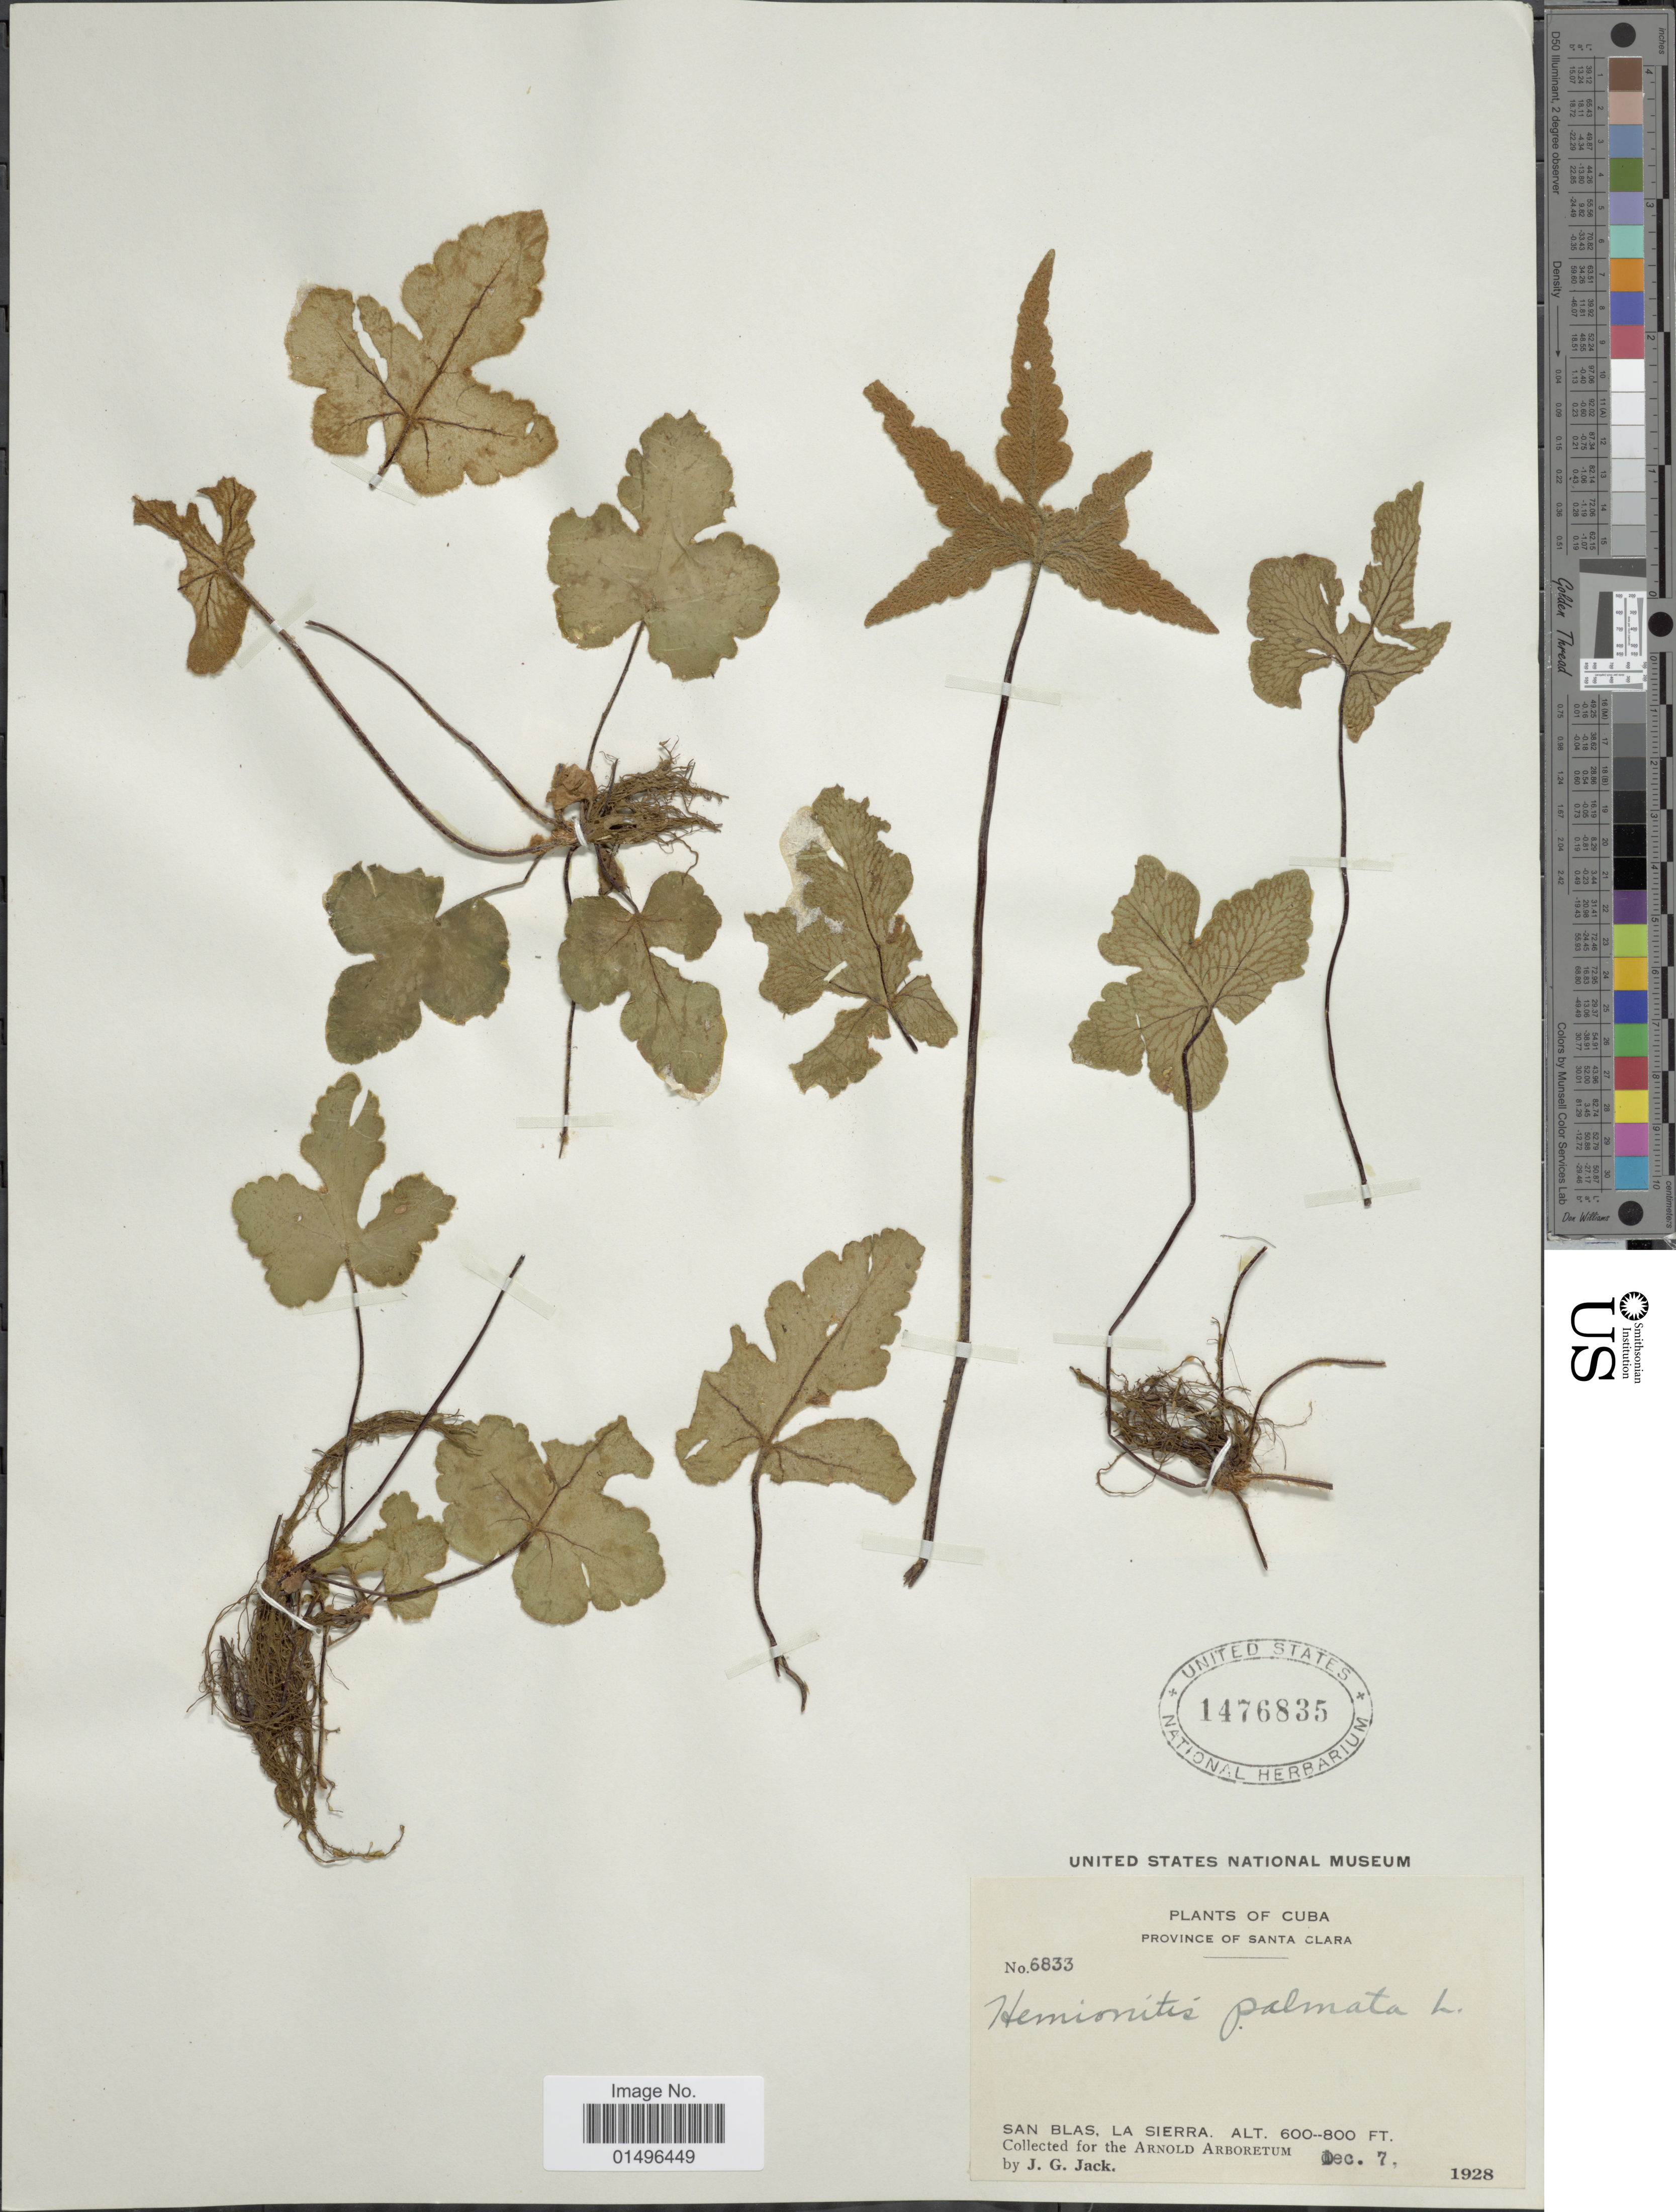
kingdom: Plantae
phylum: Tracheophyta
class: Polypodiopsida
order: Polypodiales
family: Pteridaceae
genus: Hemionitis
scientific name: Hemionitis palmata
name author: L.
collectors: J. G. Jack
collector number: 6833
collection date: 1928-12-07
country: Cuba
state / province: Las Villas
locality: Cuba, Santa Clara, San Blas, La Sierra.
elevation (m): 183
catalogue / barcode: US 1476835